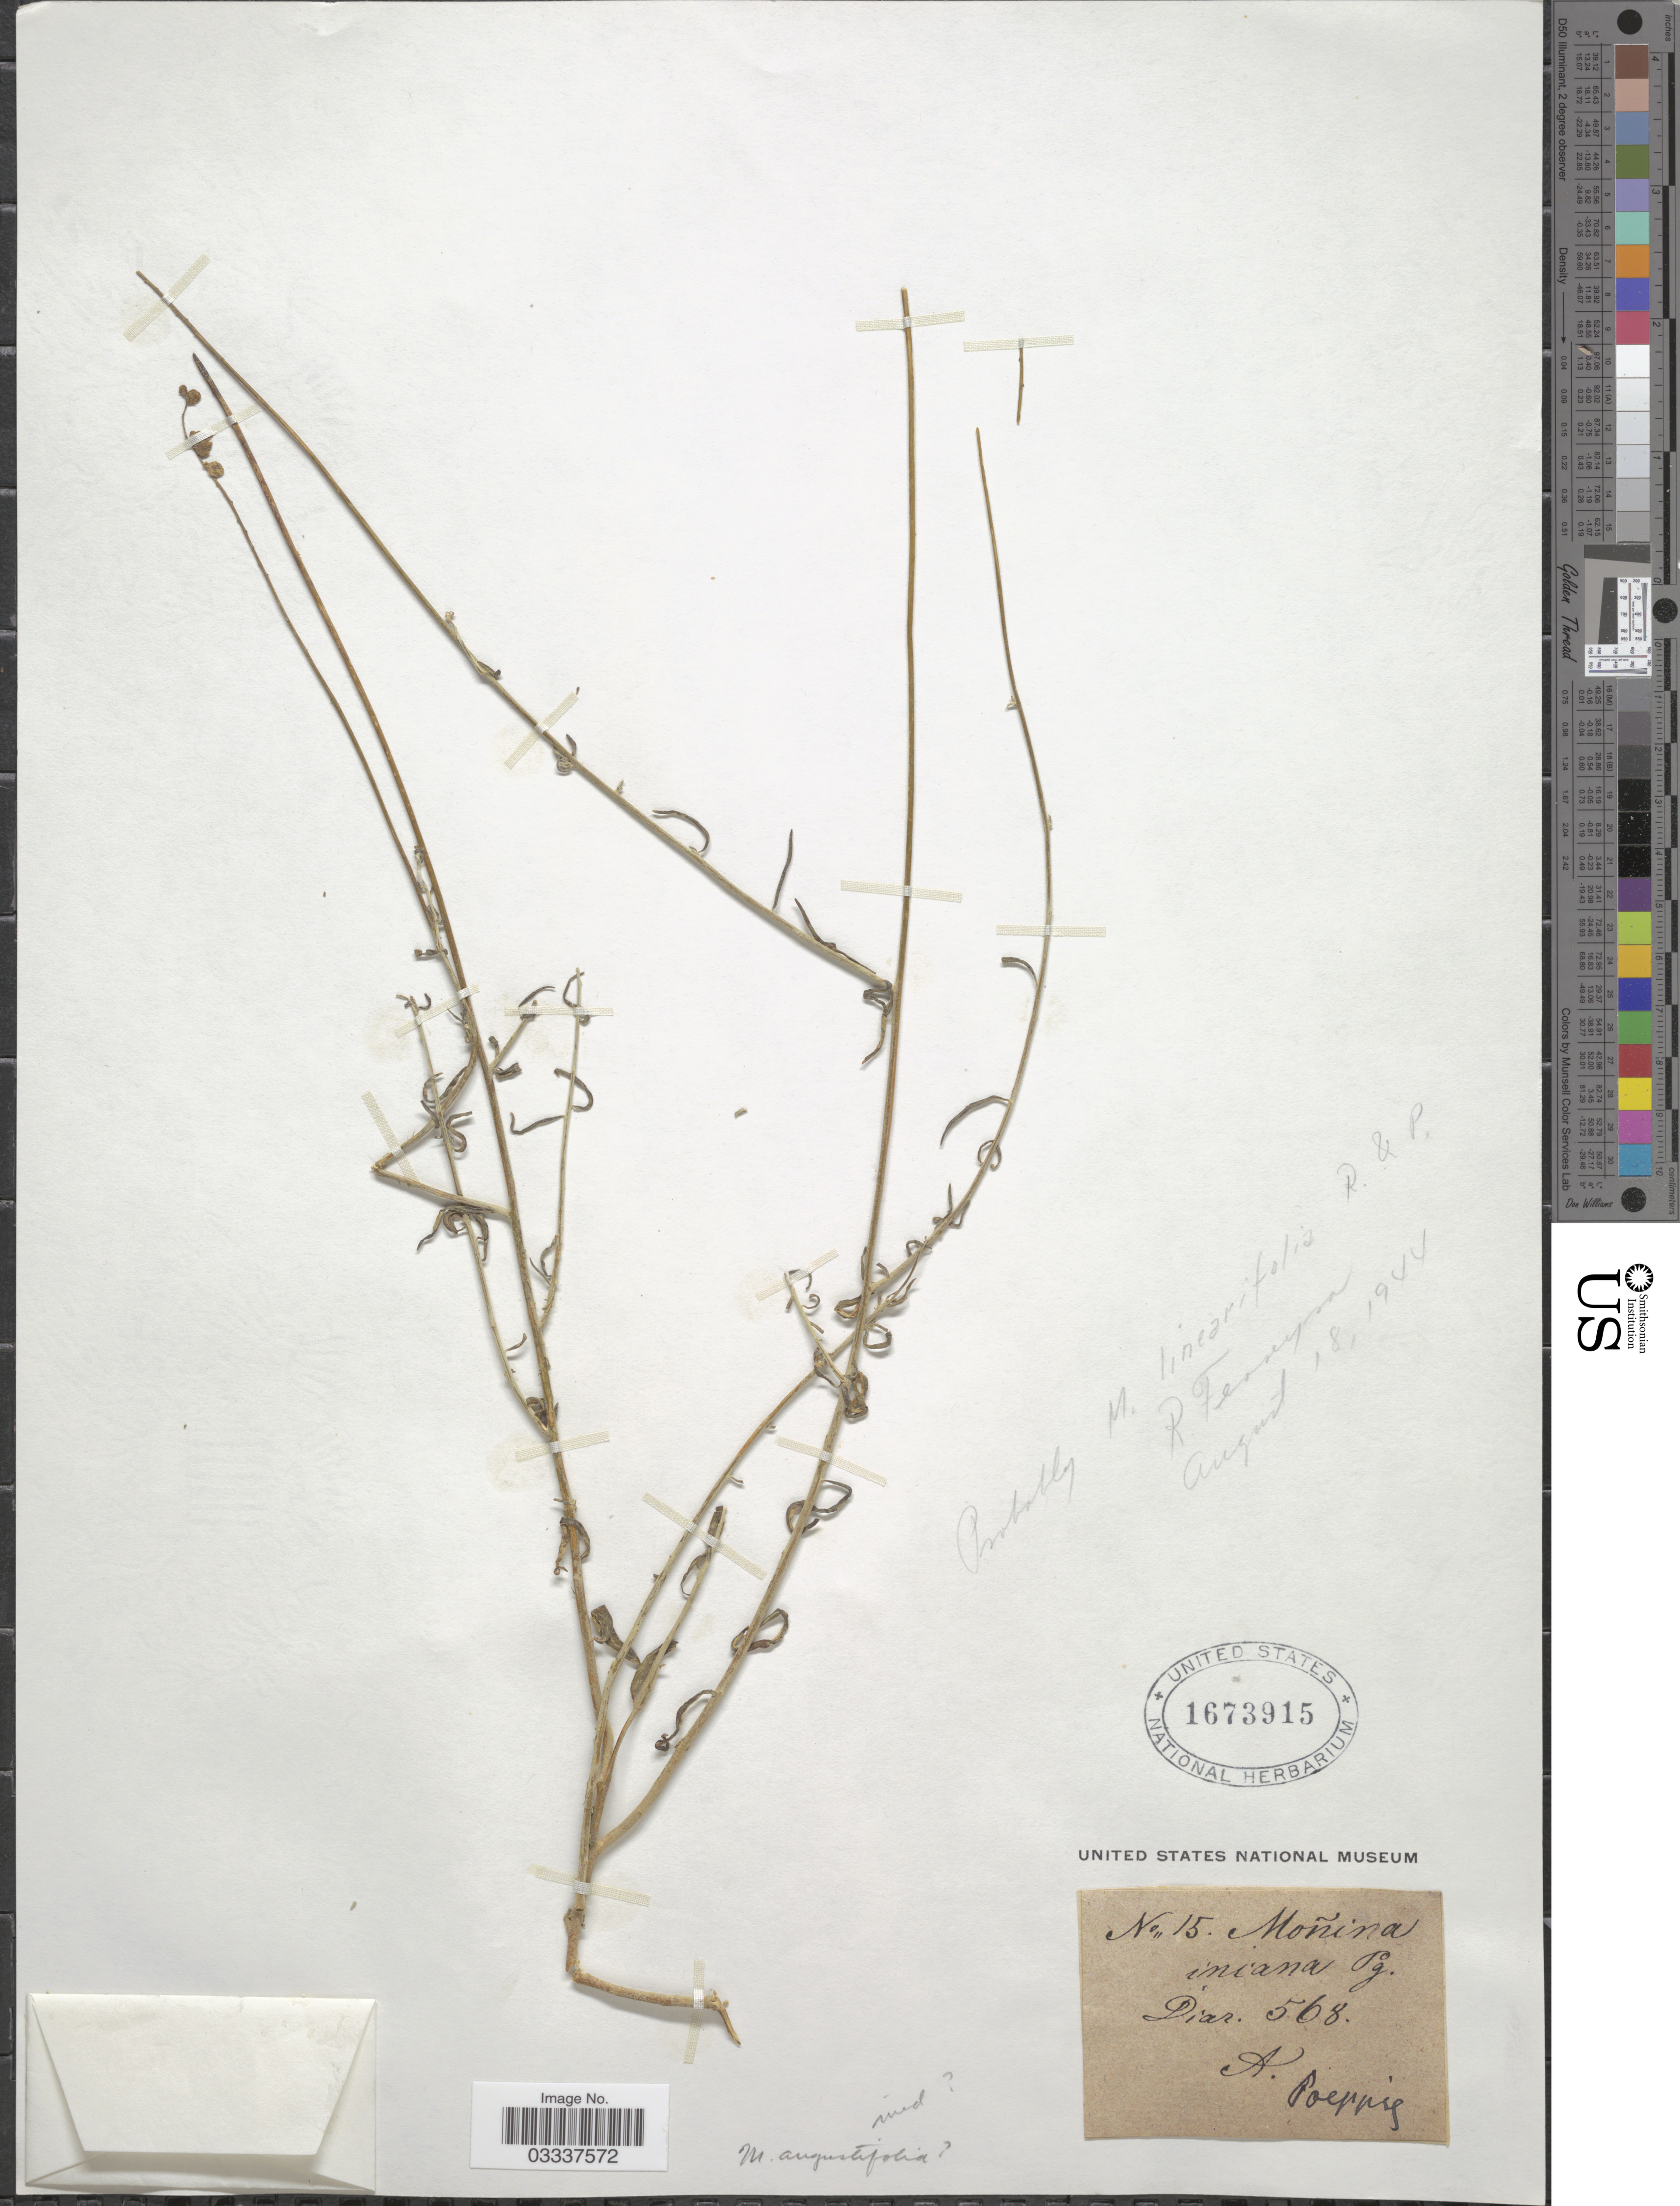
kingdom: Plantae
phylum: Tracheophyta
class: Magnoliopsida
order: Fabales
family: Polygalaceae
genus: Monnina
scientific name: Monnina angustifolia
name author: DC.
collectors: Poeppig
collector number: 15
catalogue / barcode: US 1673915